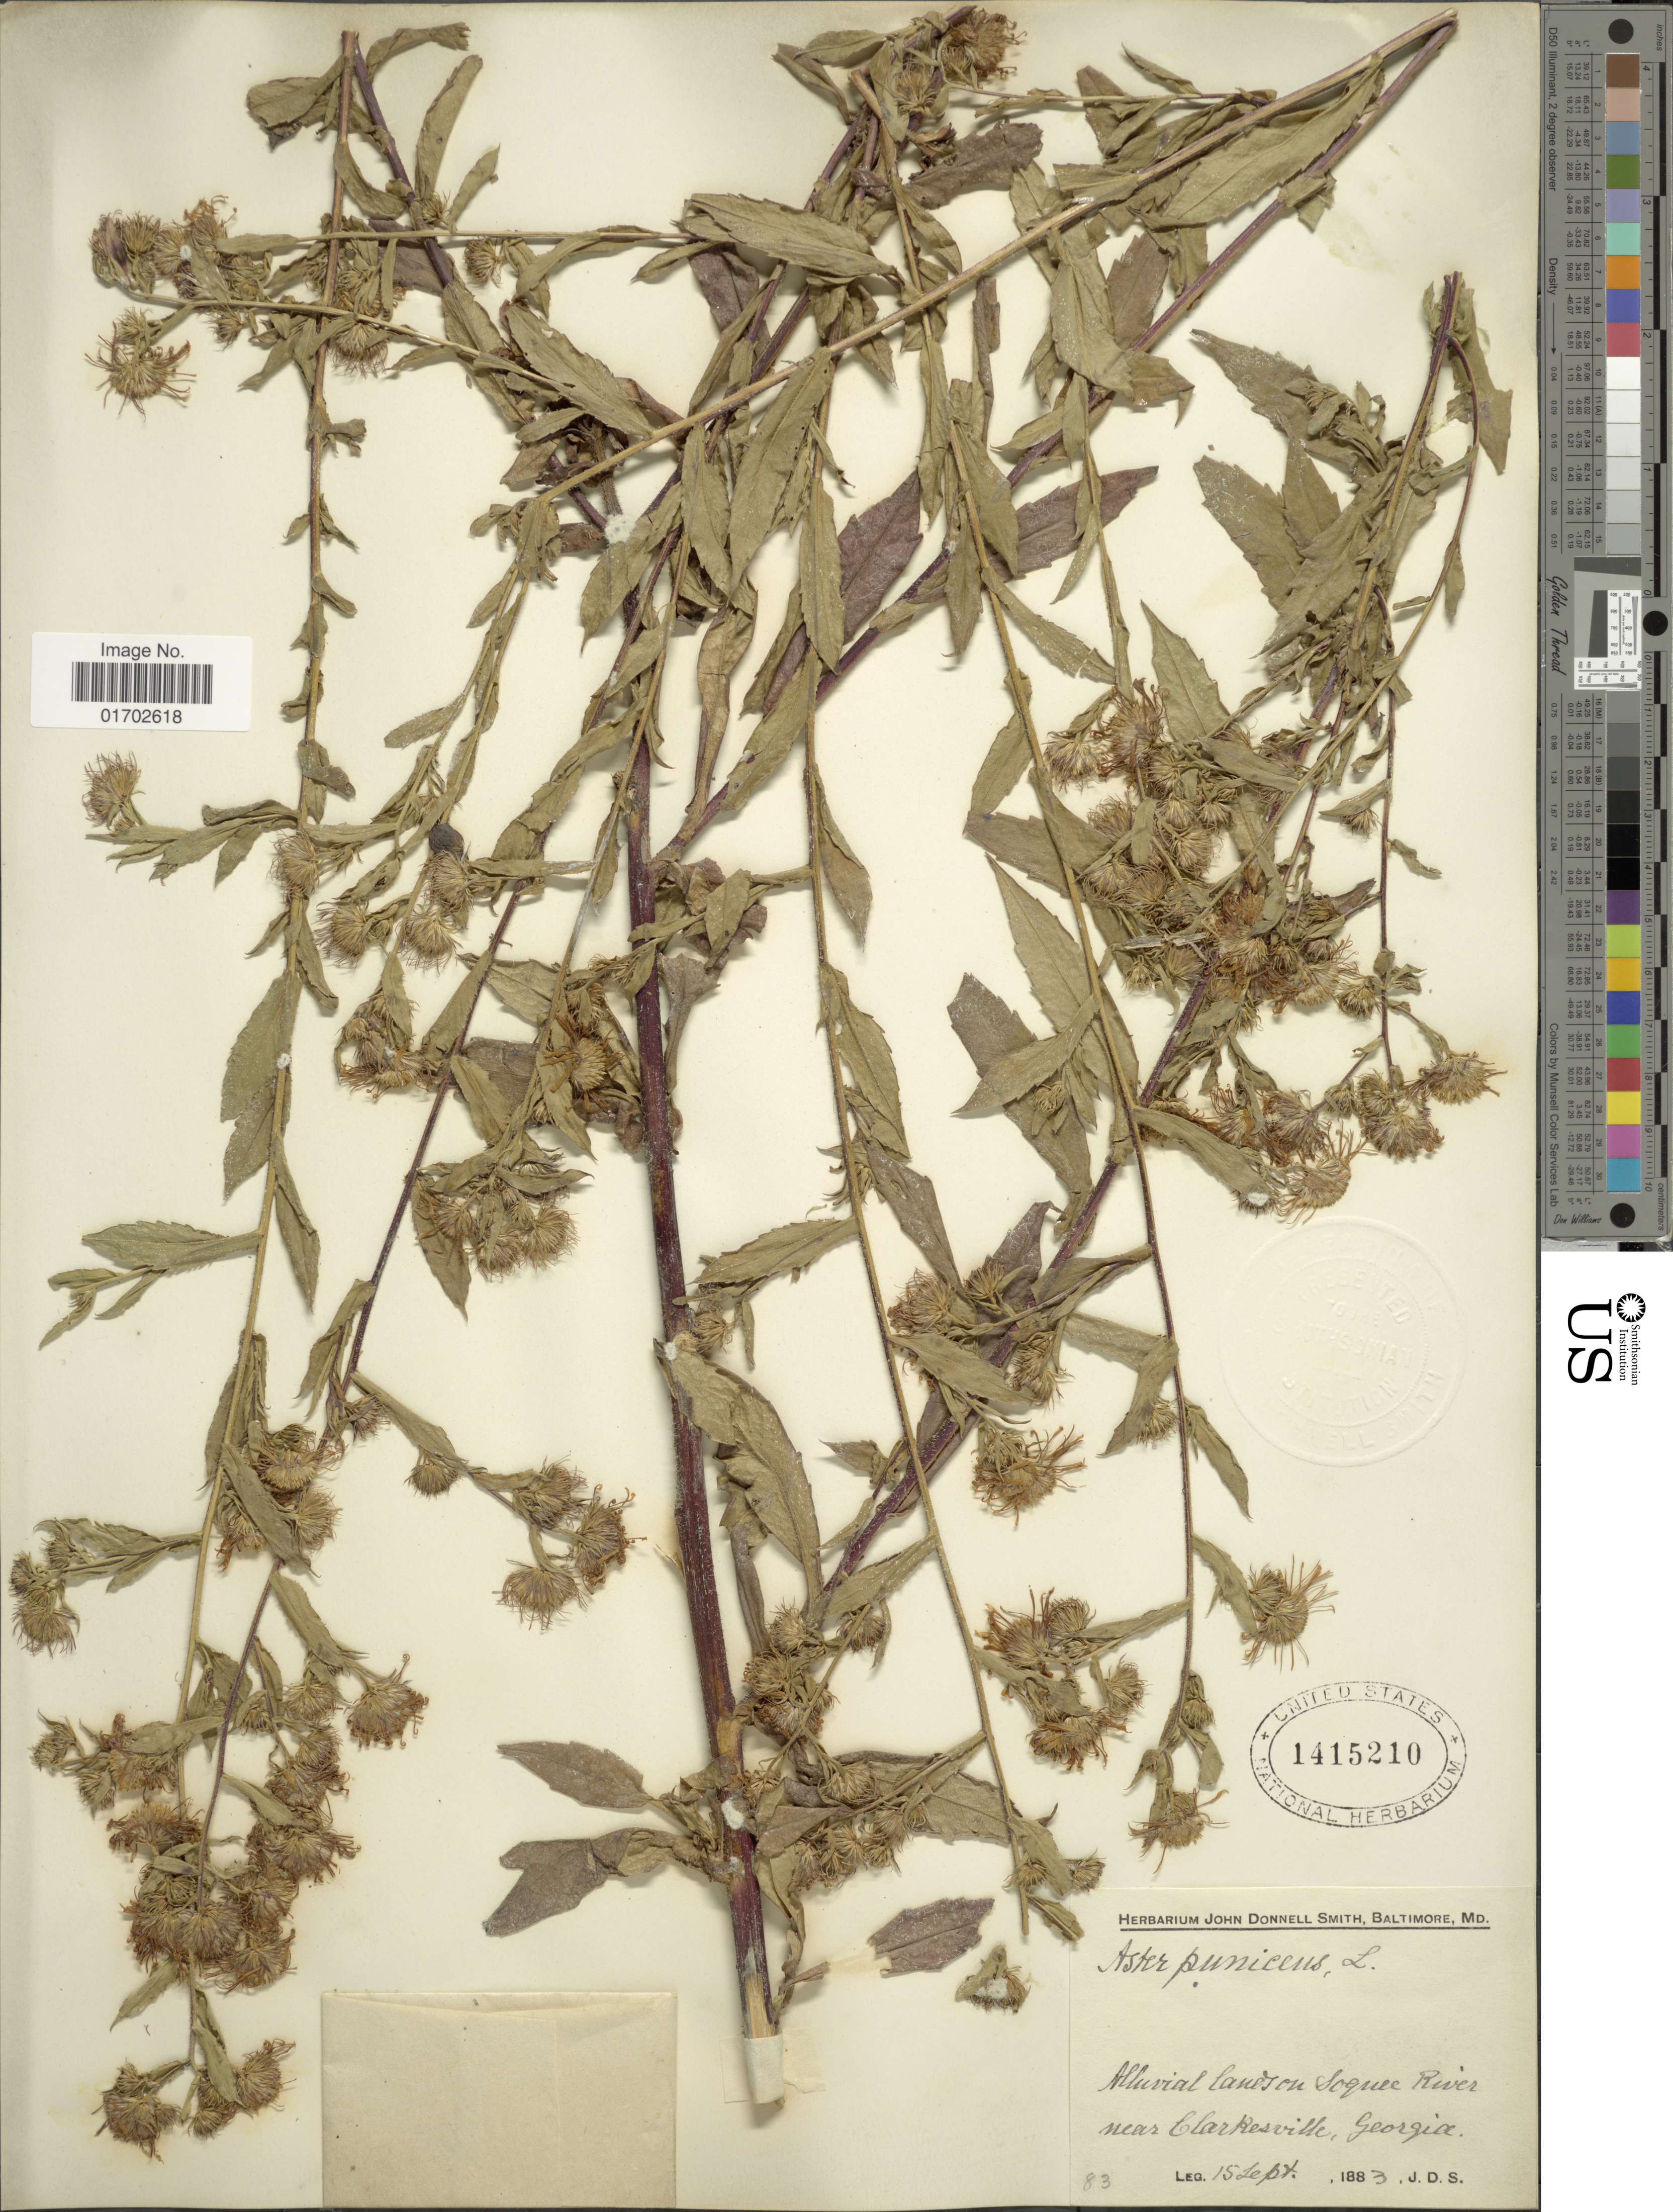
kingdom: Plantae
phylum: Tracheophyta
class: Magnoliopsida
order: Asterales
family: Asteraceae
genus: Symphyotrichum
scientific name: Symphyotrichum puniceum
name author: (L.) Á. Löve & D. Löve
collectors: J. Donnell Smith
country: United States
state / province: Georgia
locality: Alluvial Candson Soquéc River near Clarkesville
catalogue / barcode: US 1415210